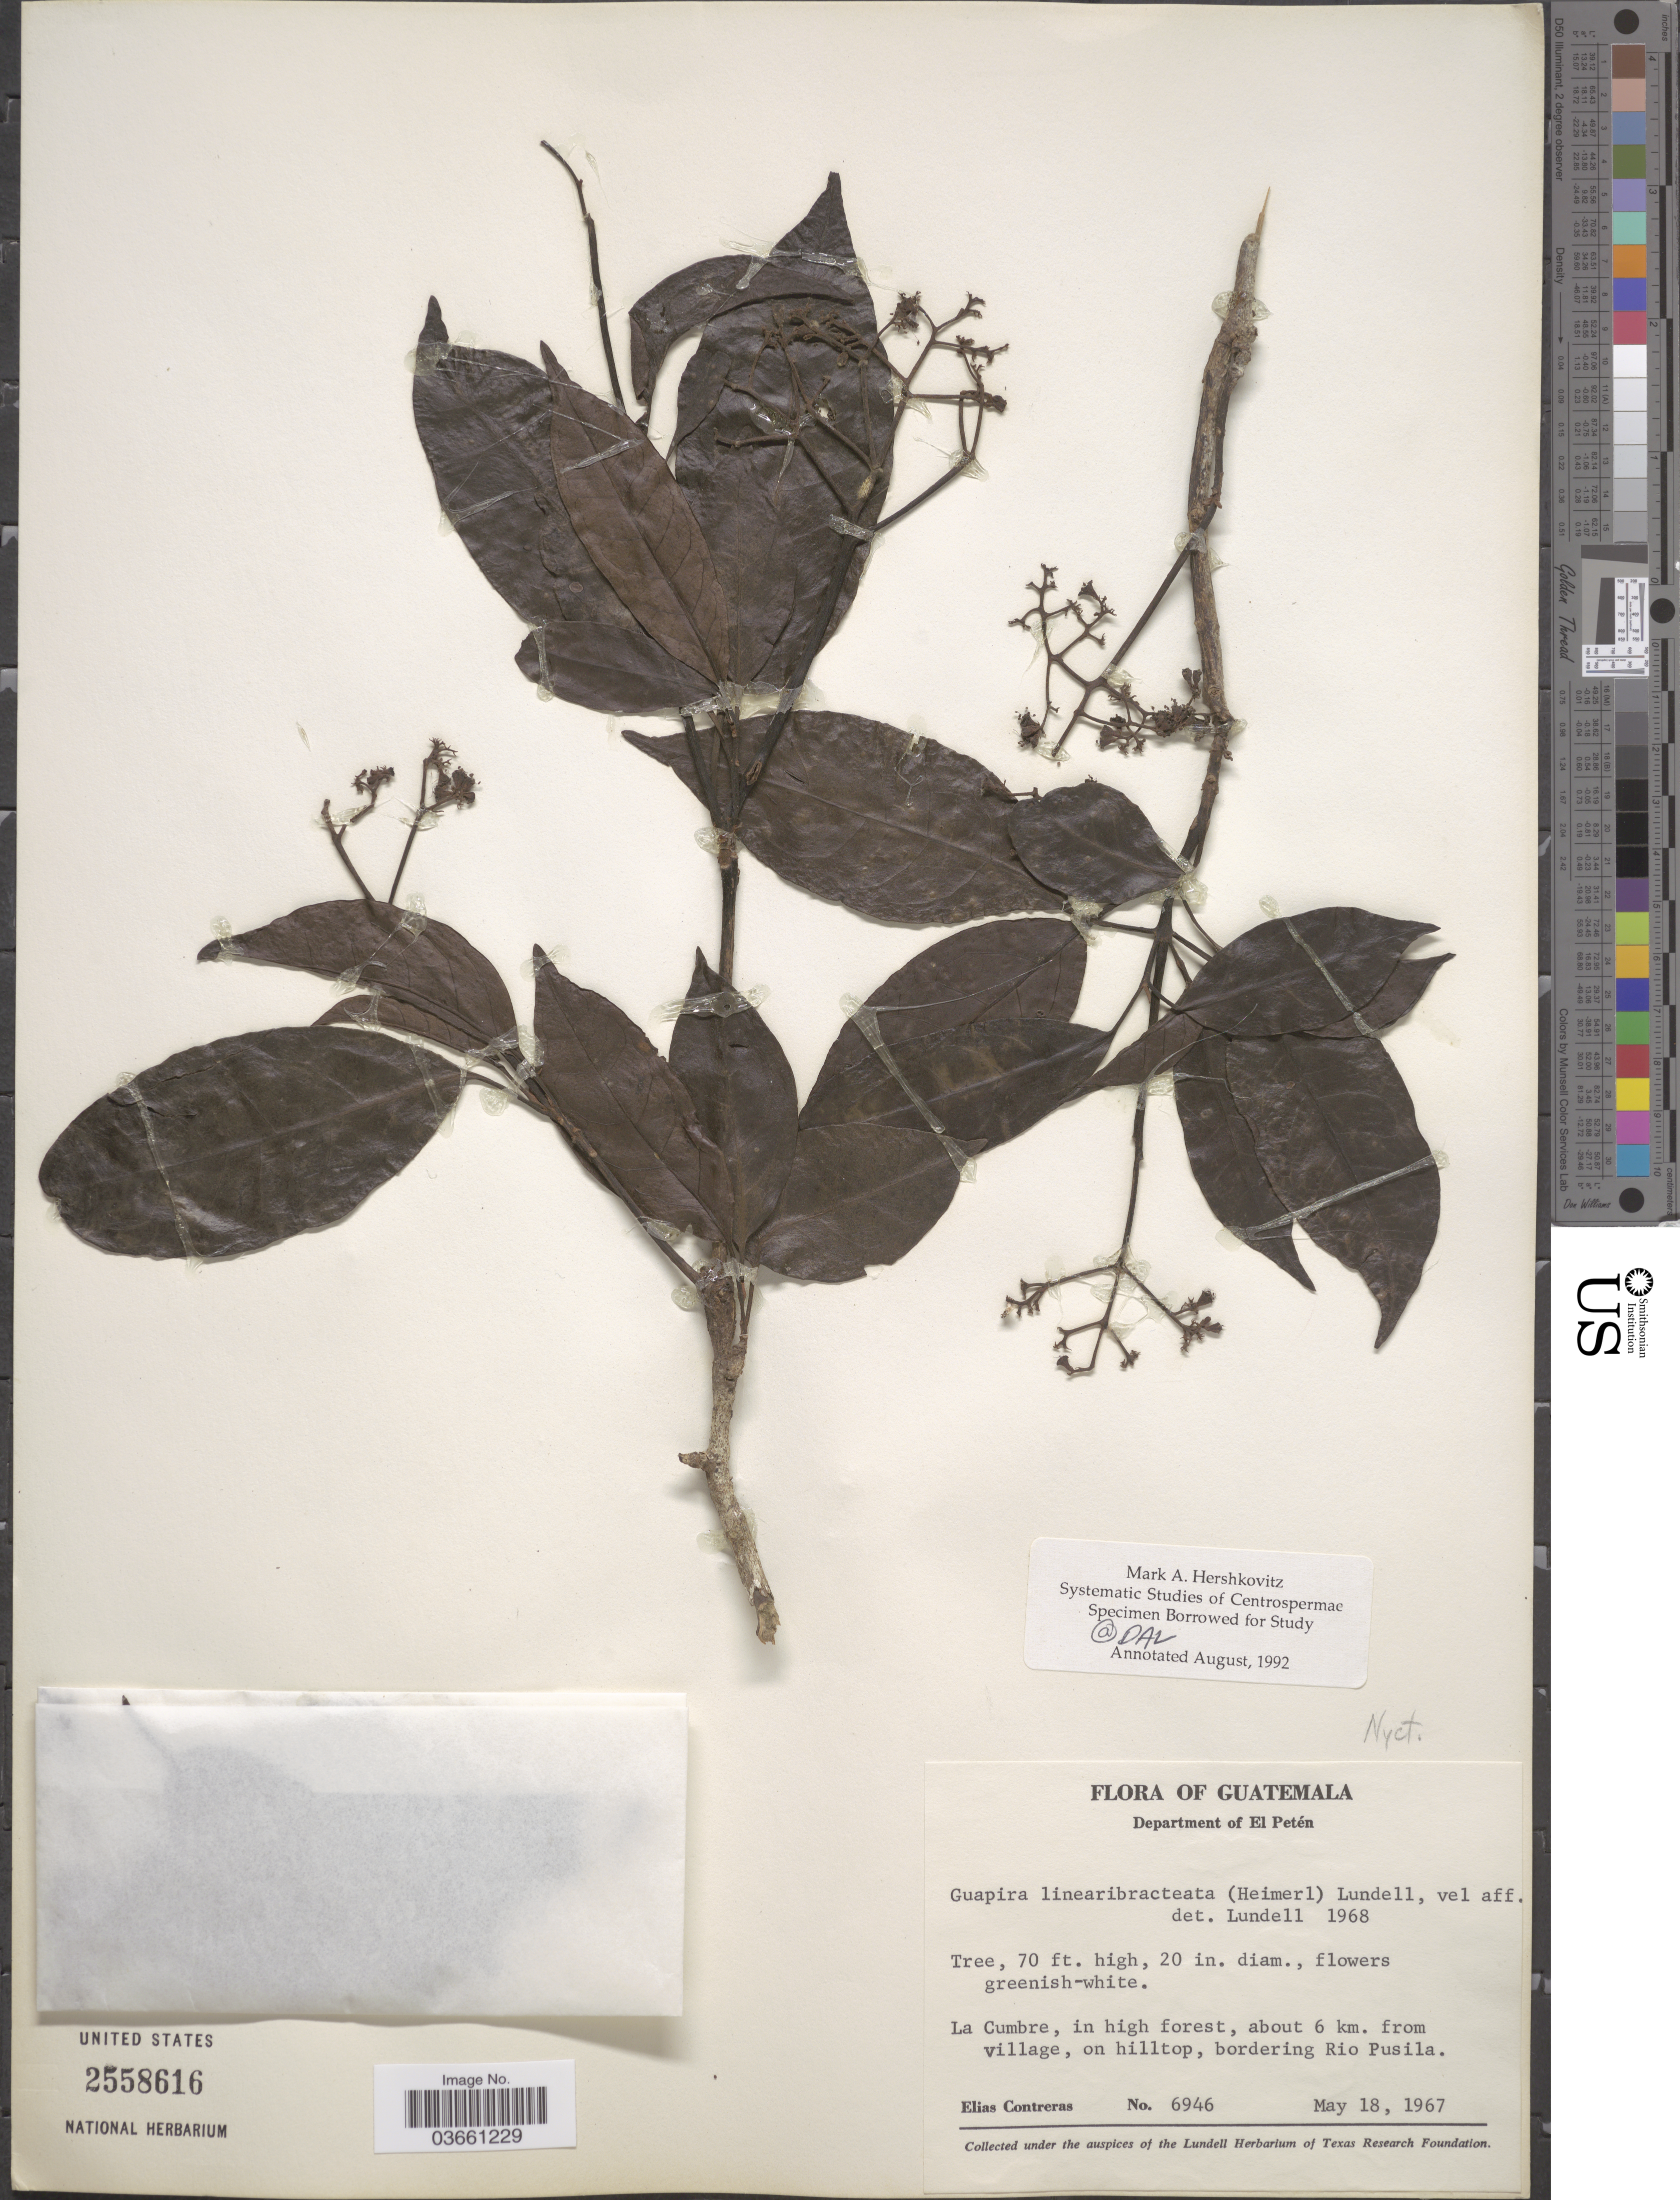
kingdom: Plantae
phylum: Tracheophyta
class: Magnoliopsida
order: Caryophyllales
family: Nyctaginaceae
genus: Guapira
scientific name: Guapira costaricana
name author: (Standl.) Woodson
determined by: Strong, Mark T., (BOT), Smithsonian Institution - National Museum of Natural History (UNITED STATES)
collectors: E. Contreras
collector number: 6946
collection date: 1967-05-18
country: Guatemala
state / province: El Petén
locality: La Cumbre, in high forest, about 6 km. from village, on hilltop, bordering Rio Pusila.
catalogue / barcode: US 2558616